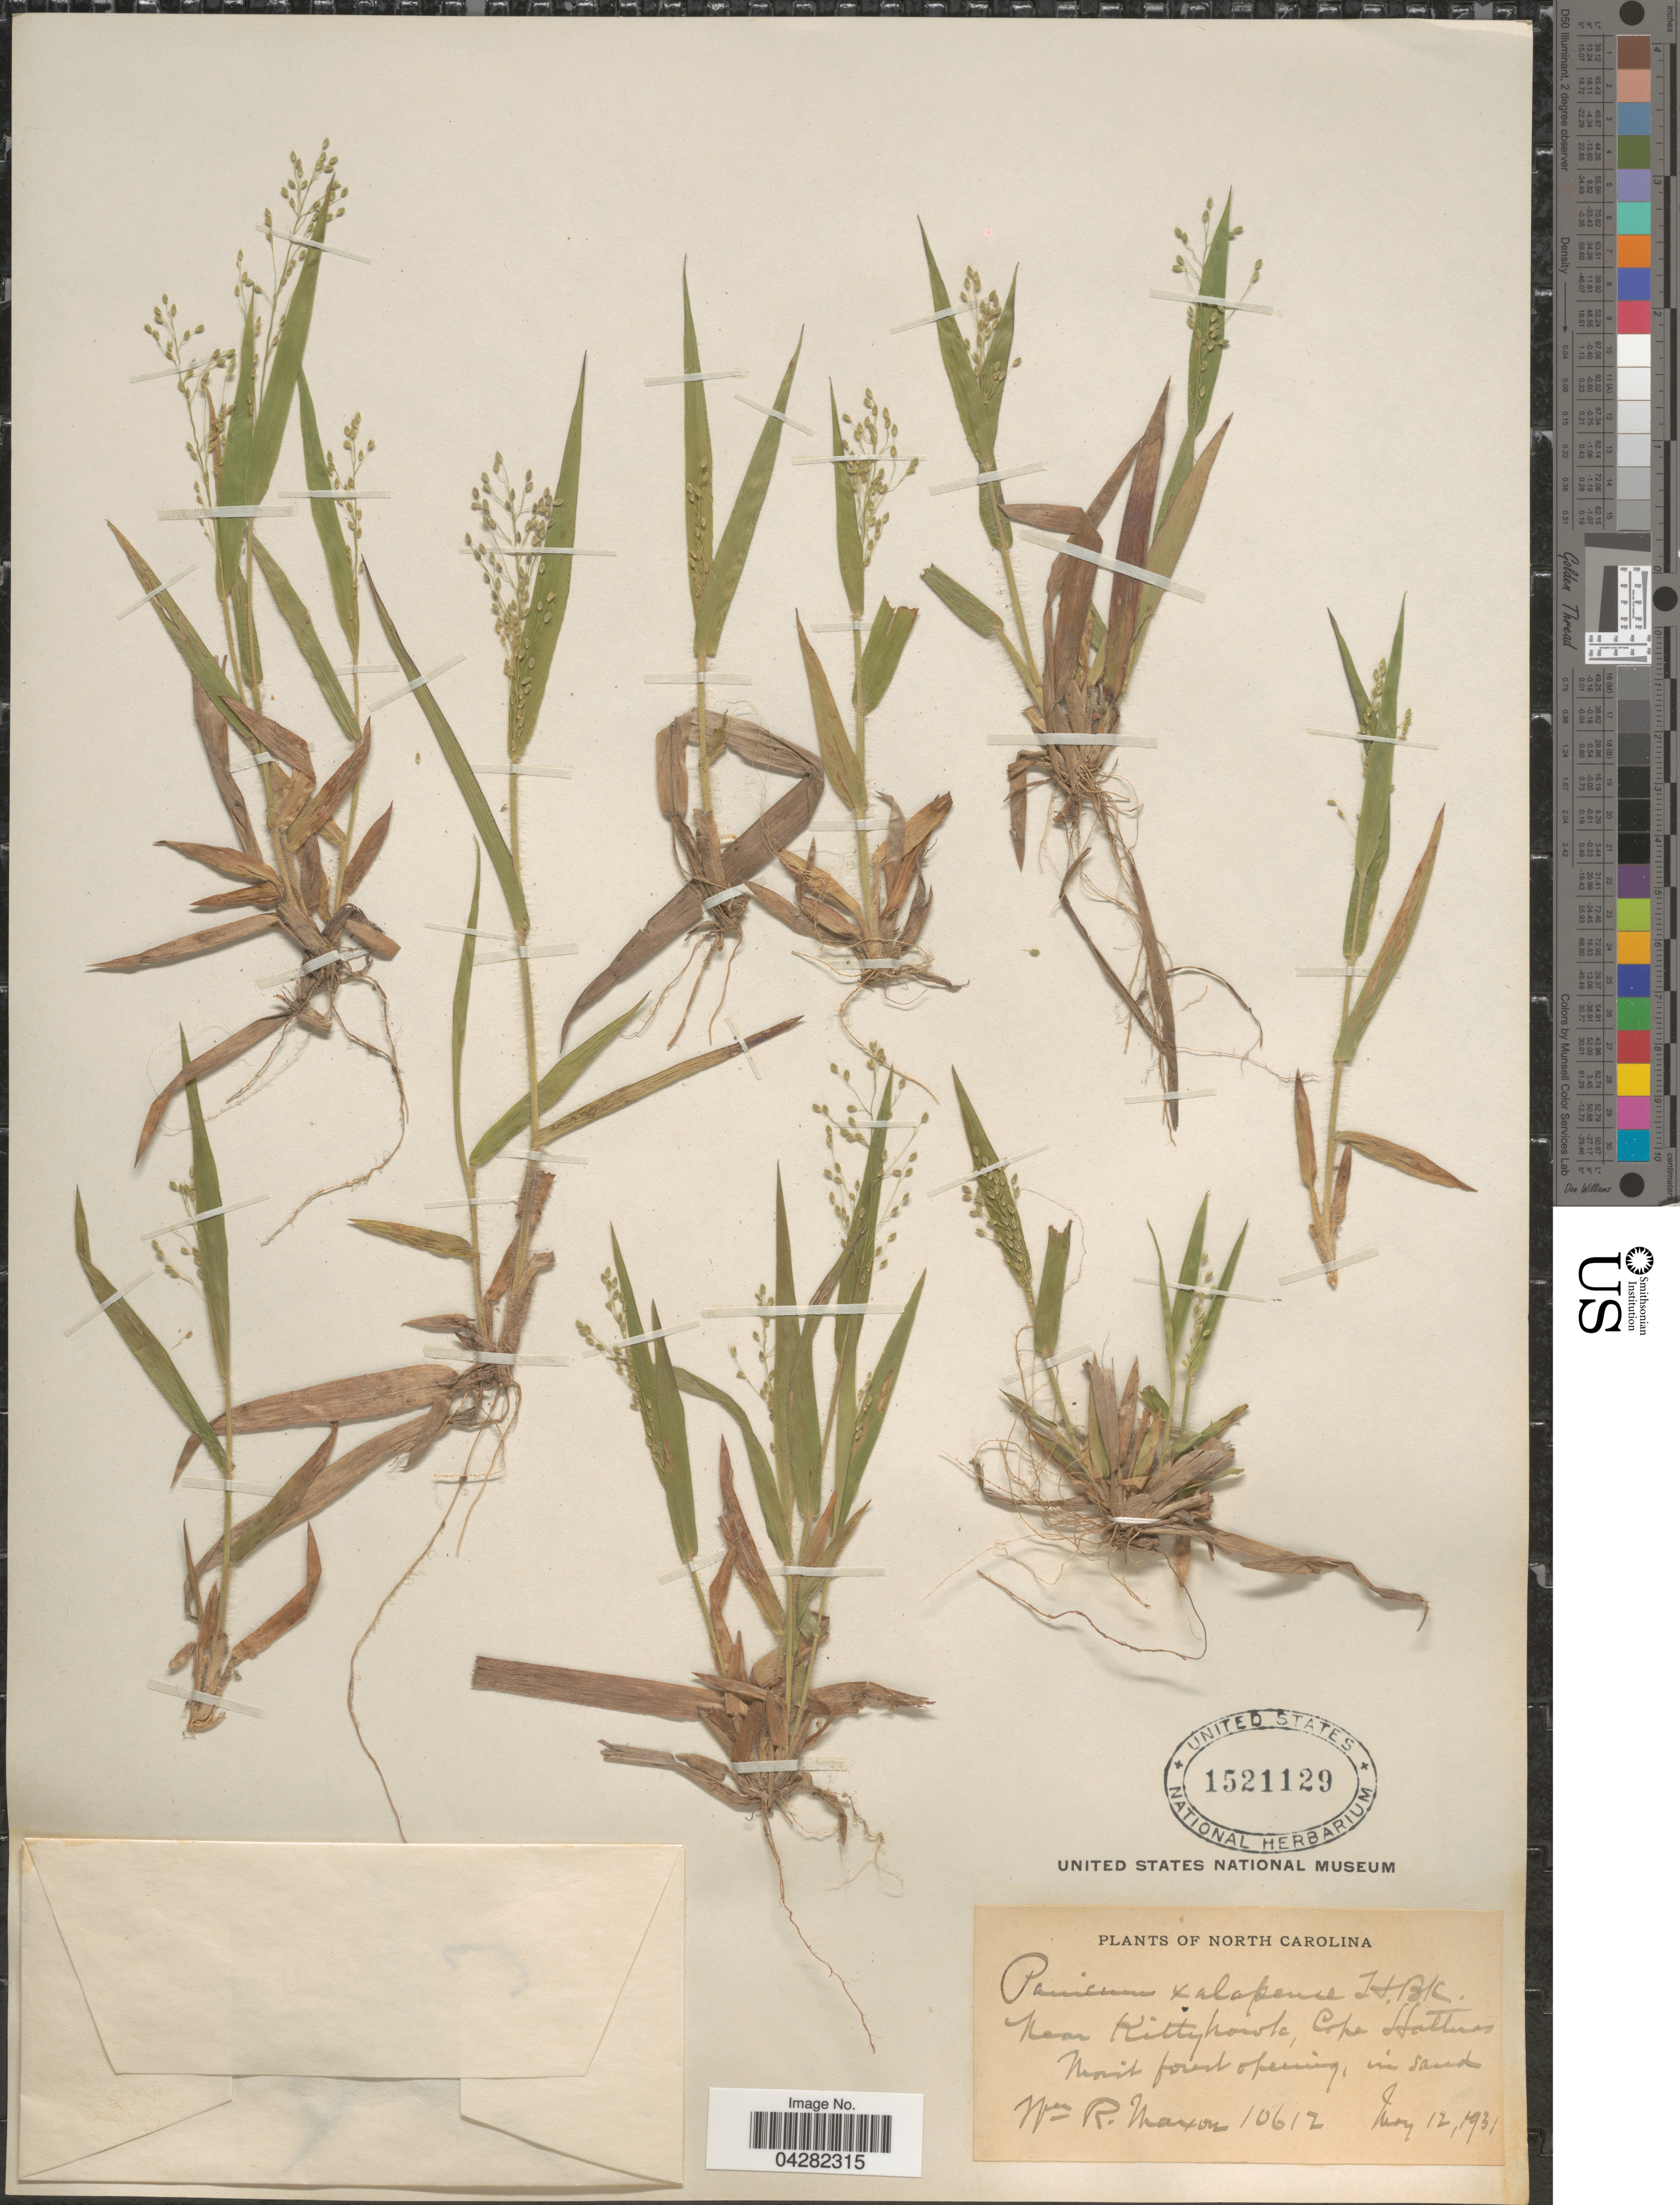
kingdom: Plantae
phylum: Tracheophyta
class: Liliopsida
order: Poales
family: Poaceae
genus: Dichanthelium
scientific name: Dichanthelium laxiflorum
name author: (Lam.) Gould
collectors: W. R. Maxon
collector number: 10612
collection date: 1931-05-12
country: United States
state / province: North Carolina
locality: Near Kittyhawk, Cape Hatteras.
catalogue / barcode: US 1521129